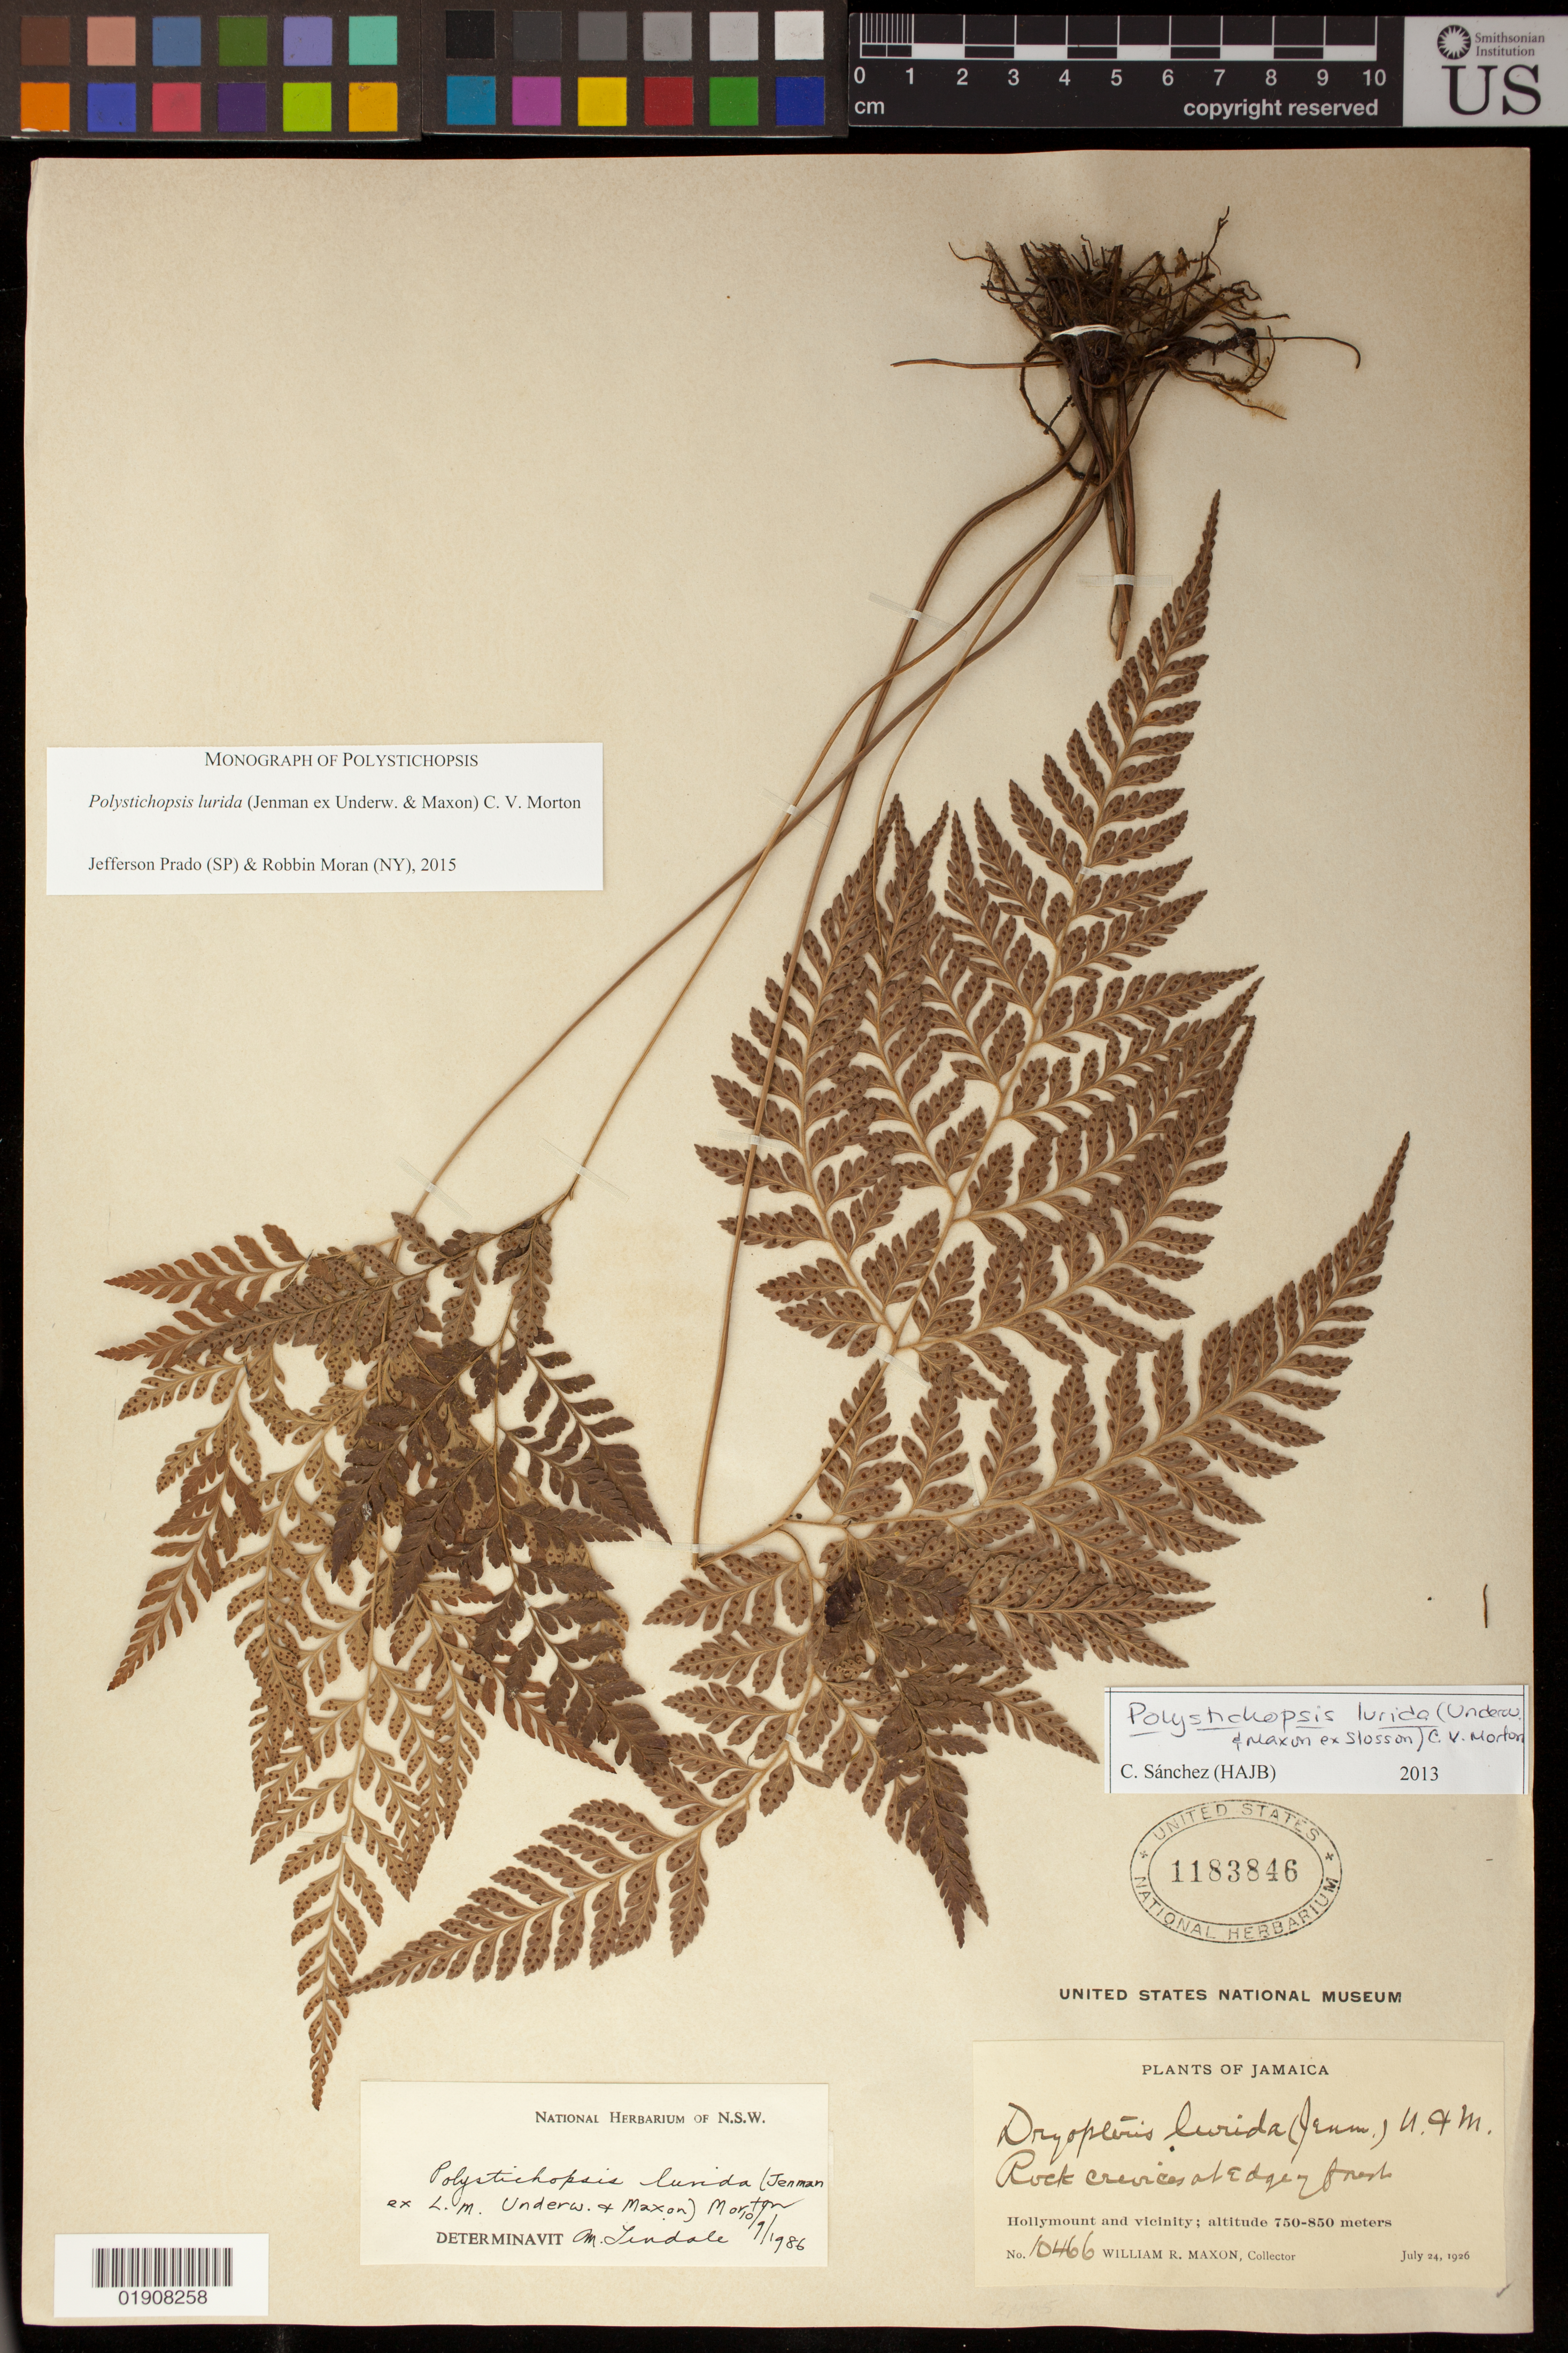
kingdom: Plantae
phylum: Tracheophyta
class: Polypodiopsida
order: Polypodiales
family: Dryopteridaceae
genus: Polystichopsis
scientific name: Polystichopsis lurida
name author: (Jenman ex Underw. & Maxon) C.V. Morton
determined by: Prado, J.; Moran, R. C.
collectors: W. R. Maxon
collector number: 10466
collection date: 1926-07-24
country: Jamaica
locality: Hollymount and vicinity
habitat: Rock crevices at edge of forest.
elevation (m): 750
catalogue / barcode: US 1183846